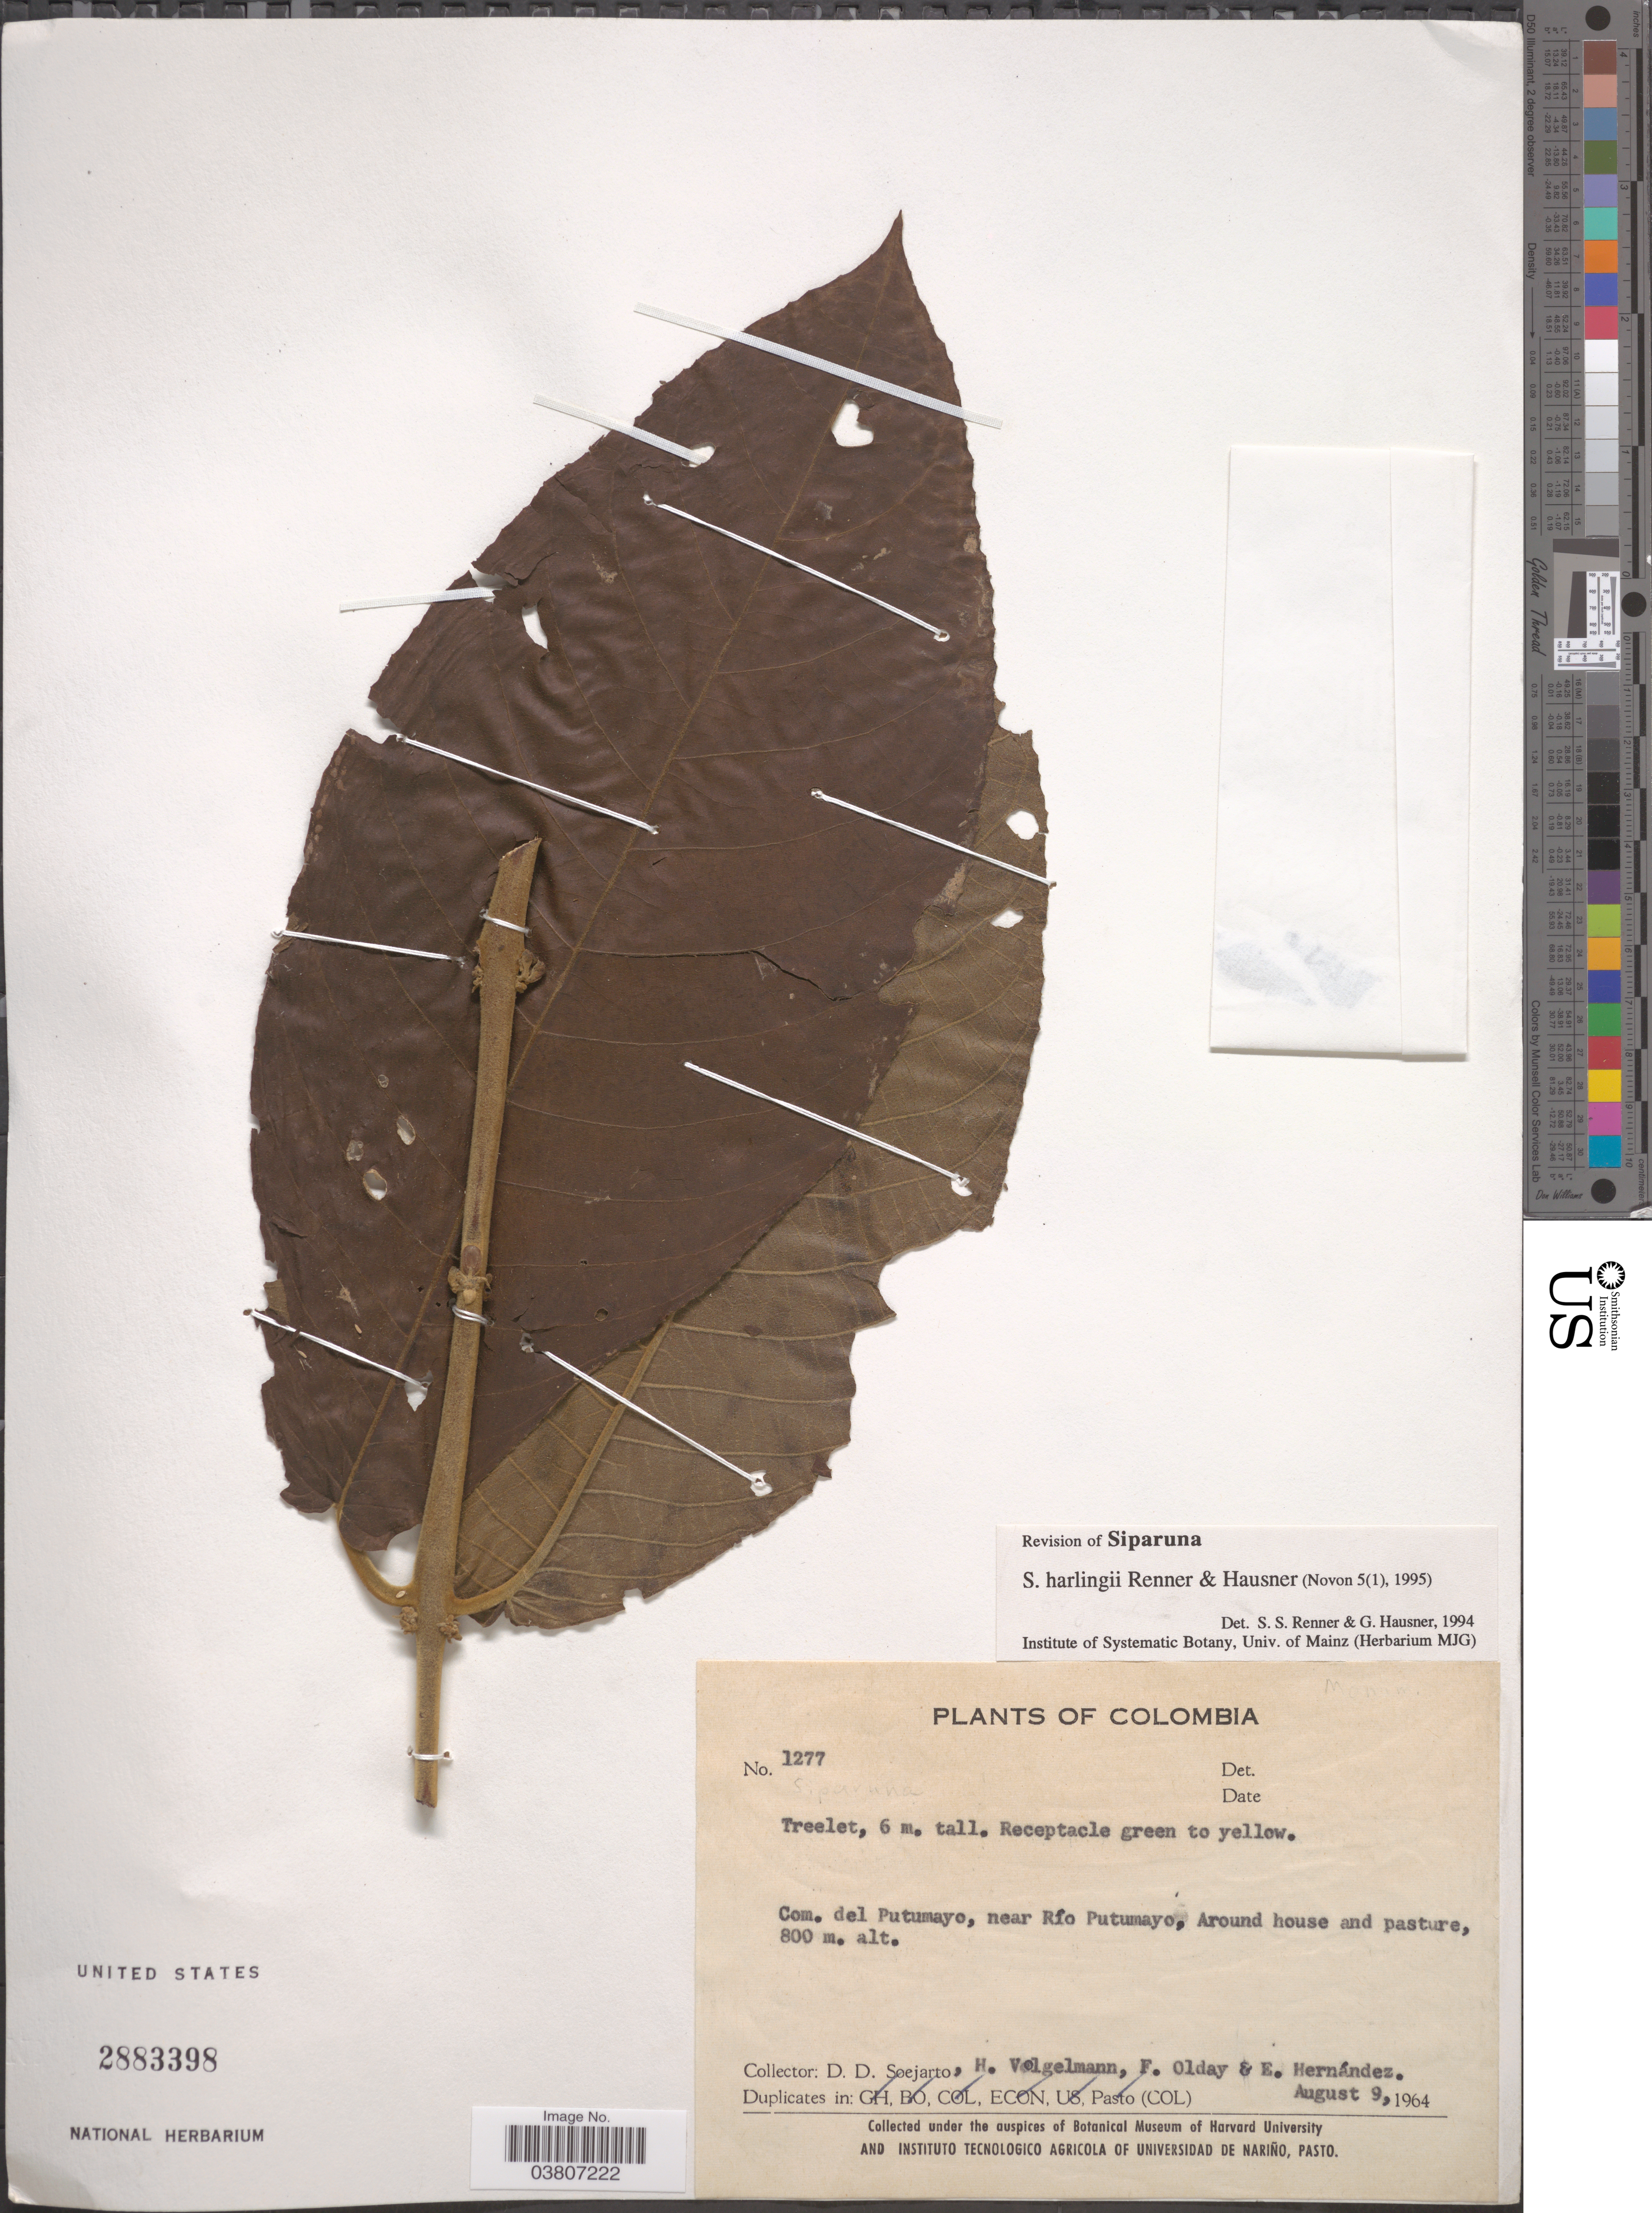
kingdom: Plantae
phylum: Tracheophyta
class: Magnoliopsida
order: Laurales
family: Siparunaceae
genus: Siparuna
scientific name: Siparuna harlingii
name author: S.S. Renner & Hausner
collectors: H. Volgelmann, F. Olday & E. Hernández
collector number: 1277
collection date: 1964-08-09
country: Colombia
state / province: Putumayo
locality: Com. del Putumayo, near Río Putumayo, Around house and pasture.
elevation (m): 800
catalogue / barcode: US 2883398